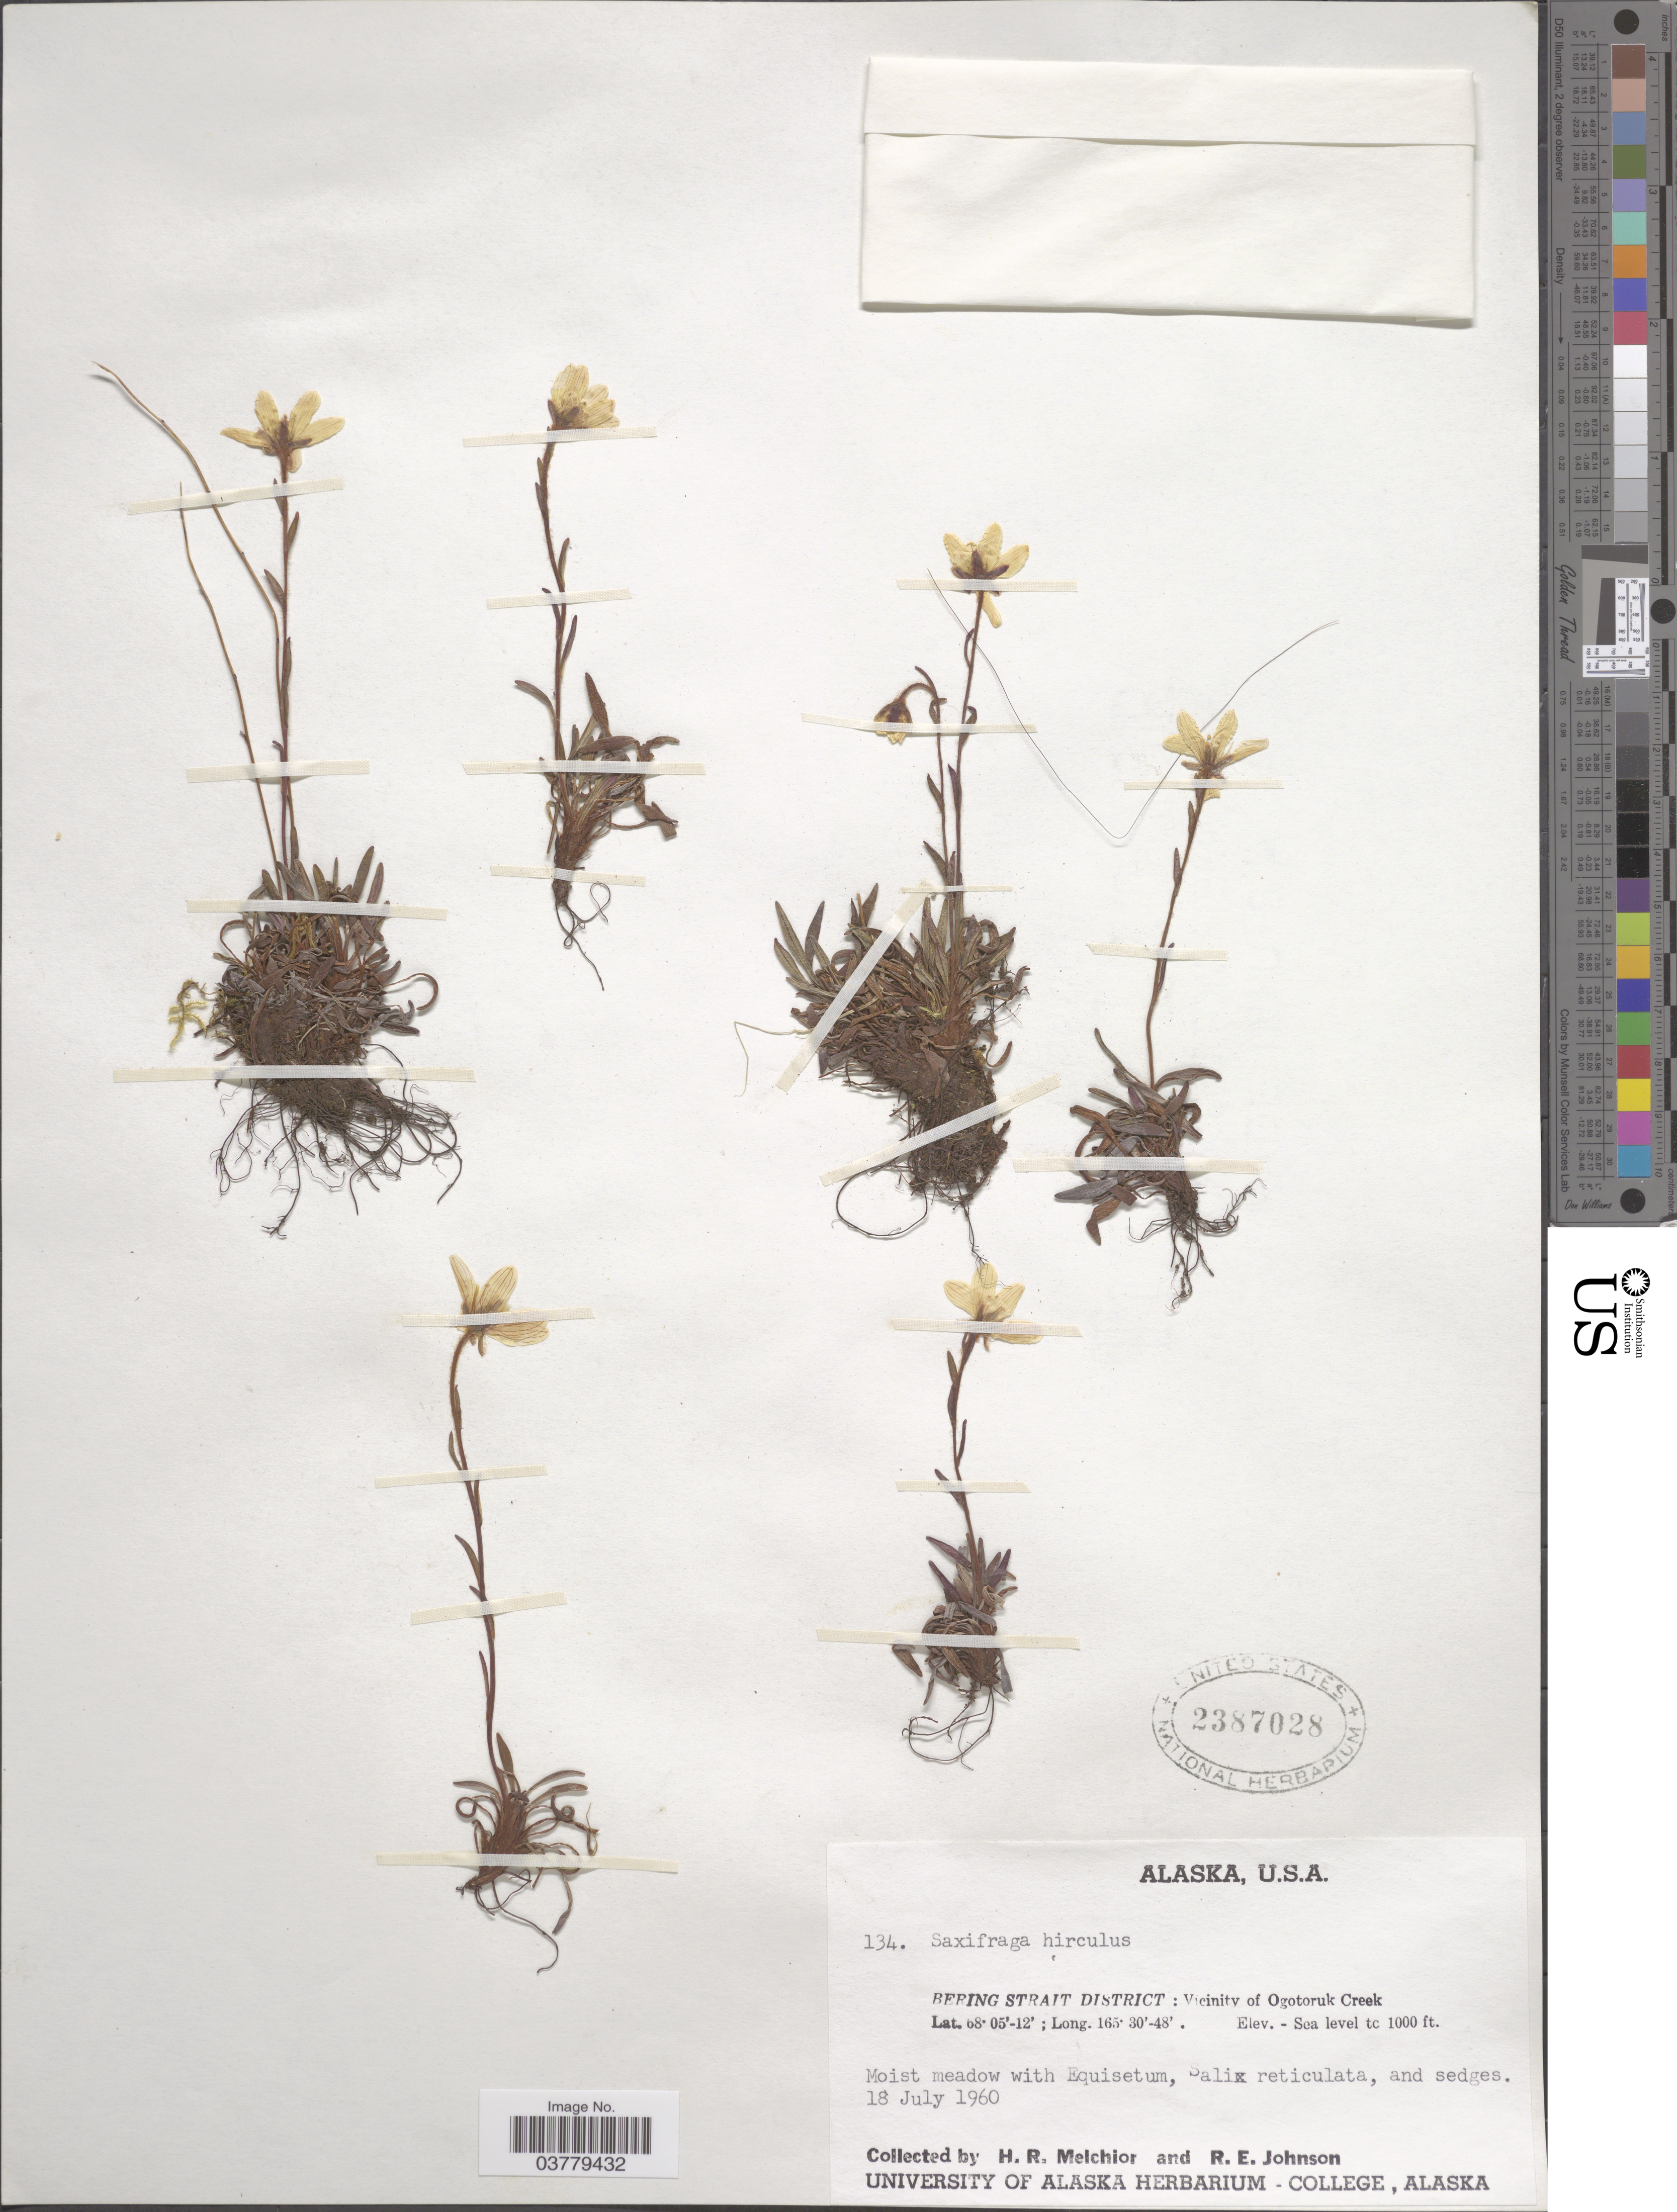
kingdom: Plantae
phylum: Tracheophyta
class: Magnoliopsida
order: Saxifragales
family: Saxifragaceae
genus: Saxifraga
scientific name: Saxifraga hirculus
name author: L.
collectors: H. R. Melchior & R. Johnson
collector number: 134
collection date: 1960-07-18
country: United States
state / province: Alaska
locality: Bering Strait District: Vicinity of Ogotoruk Creek.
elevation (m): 0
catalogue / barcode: US 2387028